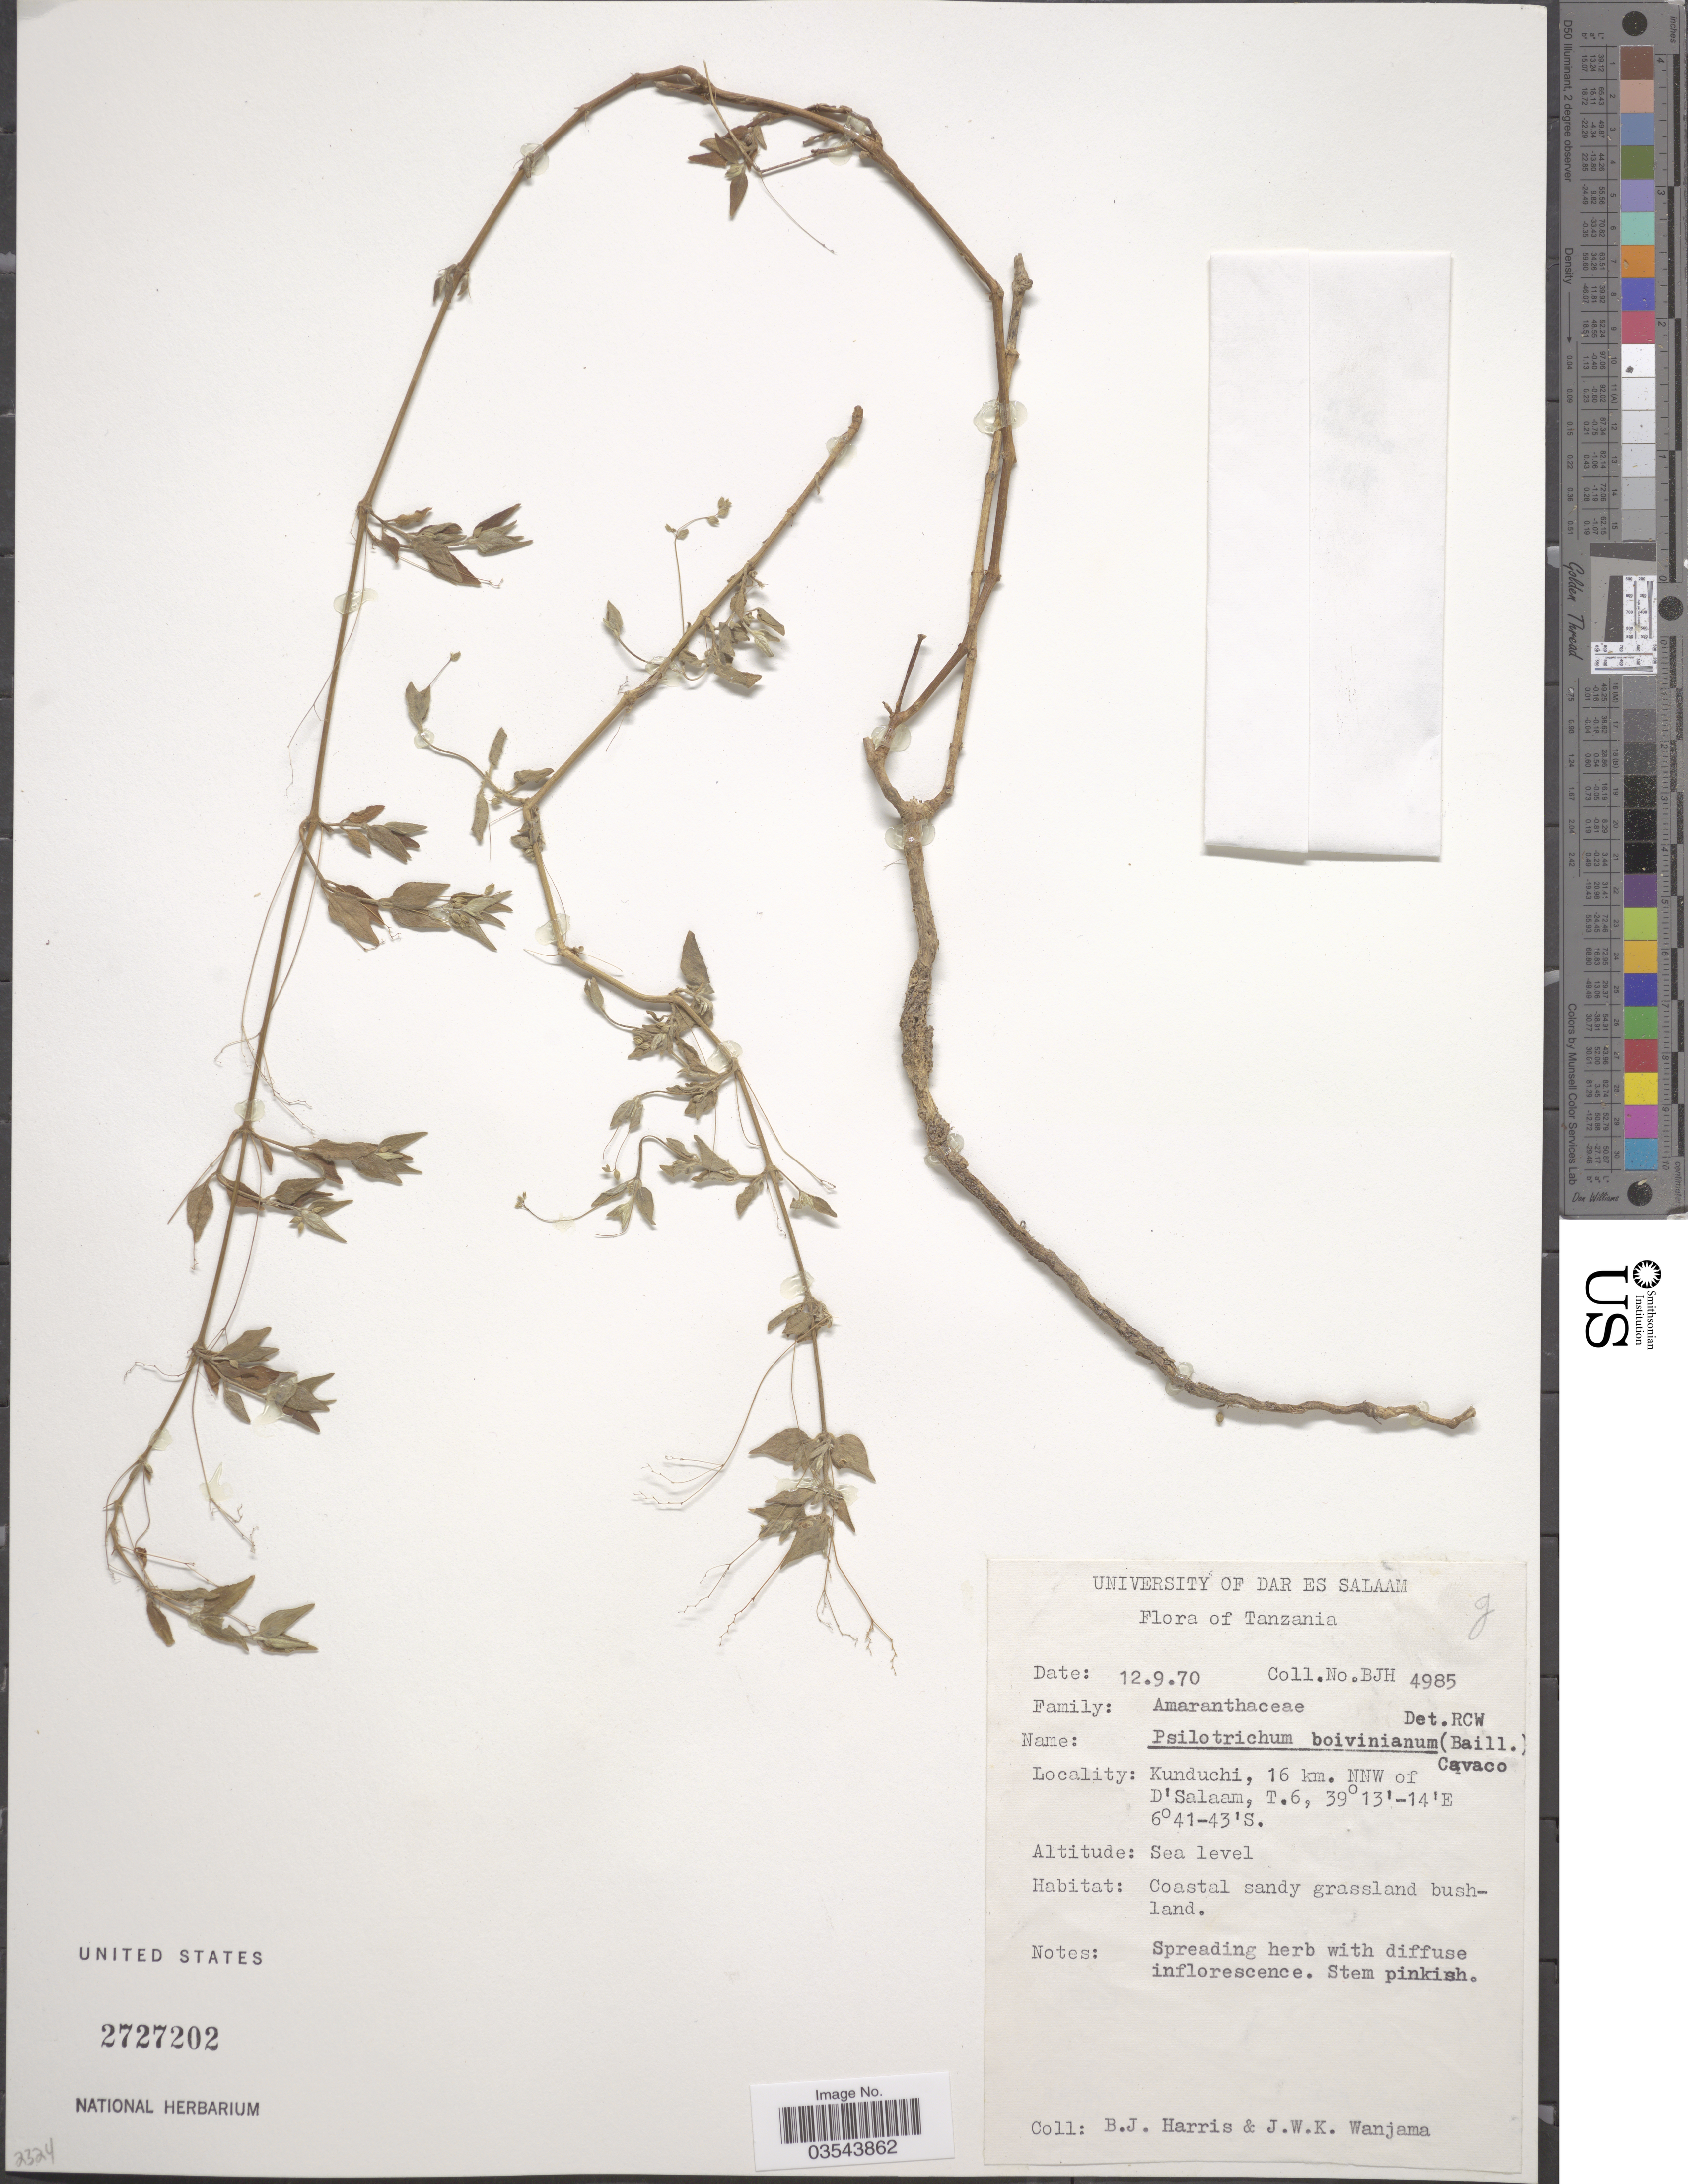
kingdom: Plantae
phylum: Tracheophyta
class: Magnoliopsida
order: Caryophyllales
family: Amaranthaceae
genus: Psilotrichum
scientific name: Psilotrichum boivinianum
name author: (Baill.) Cavaco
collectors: B. J. Harris & J. Wanjama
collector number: BJH 4985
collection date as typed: Transcribed d/m/y: 12/9/70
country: Tanzania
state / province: Dar es Salaam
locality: Kunduchi, 16 km. NNW of D'Salaam, T.6.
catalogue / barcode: US 2727202